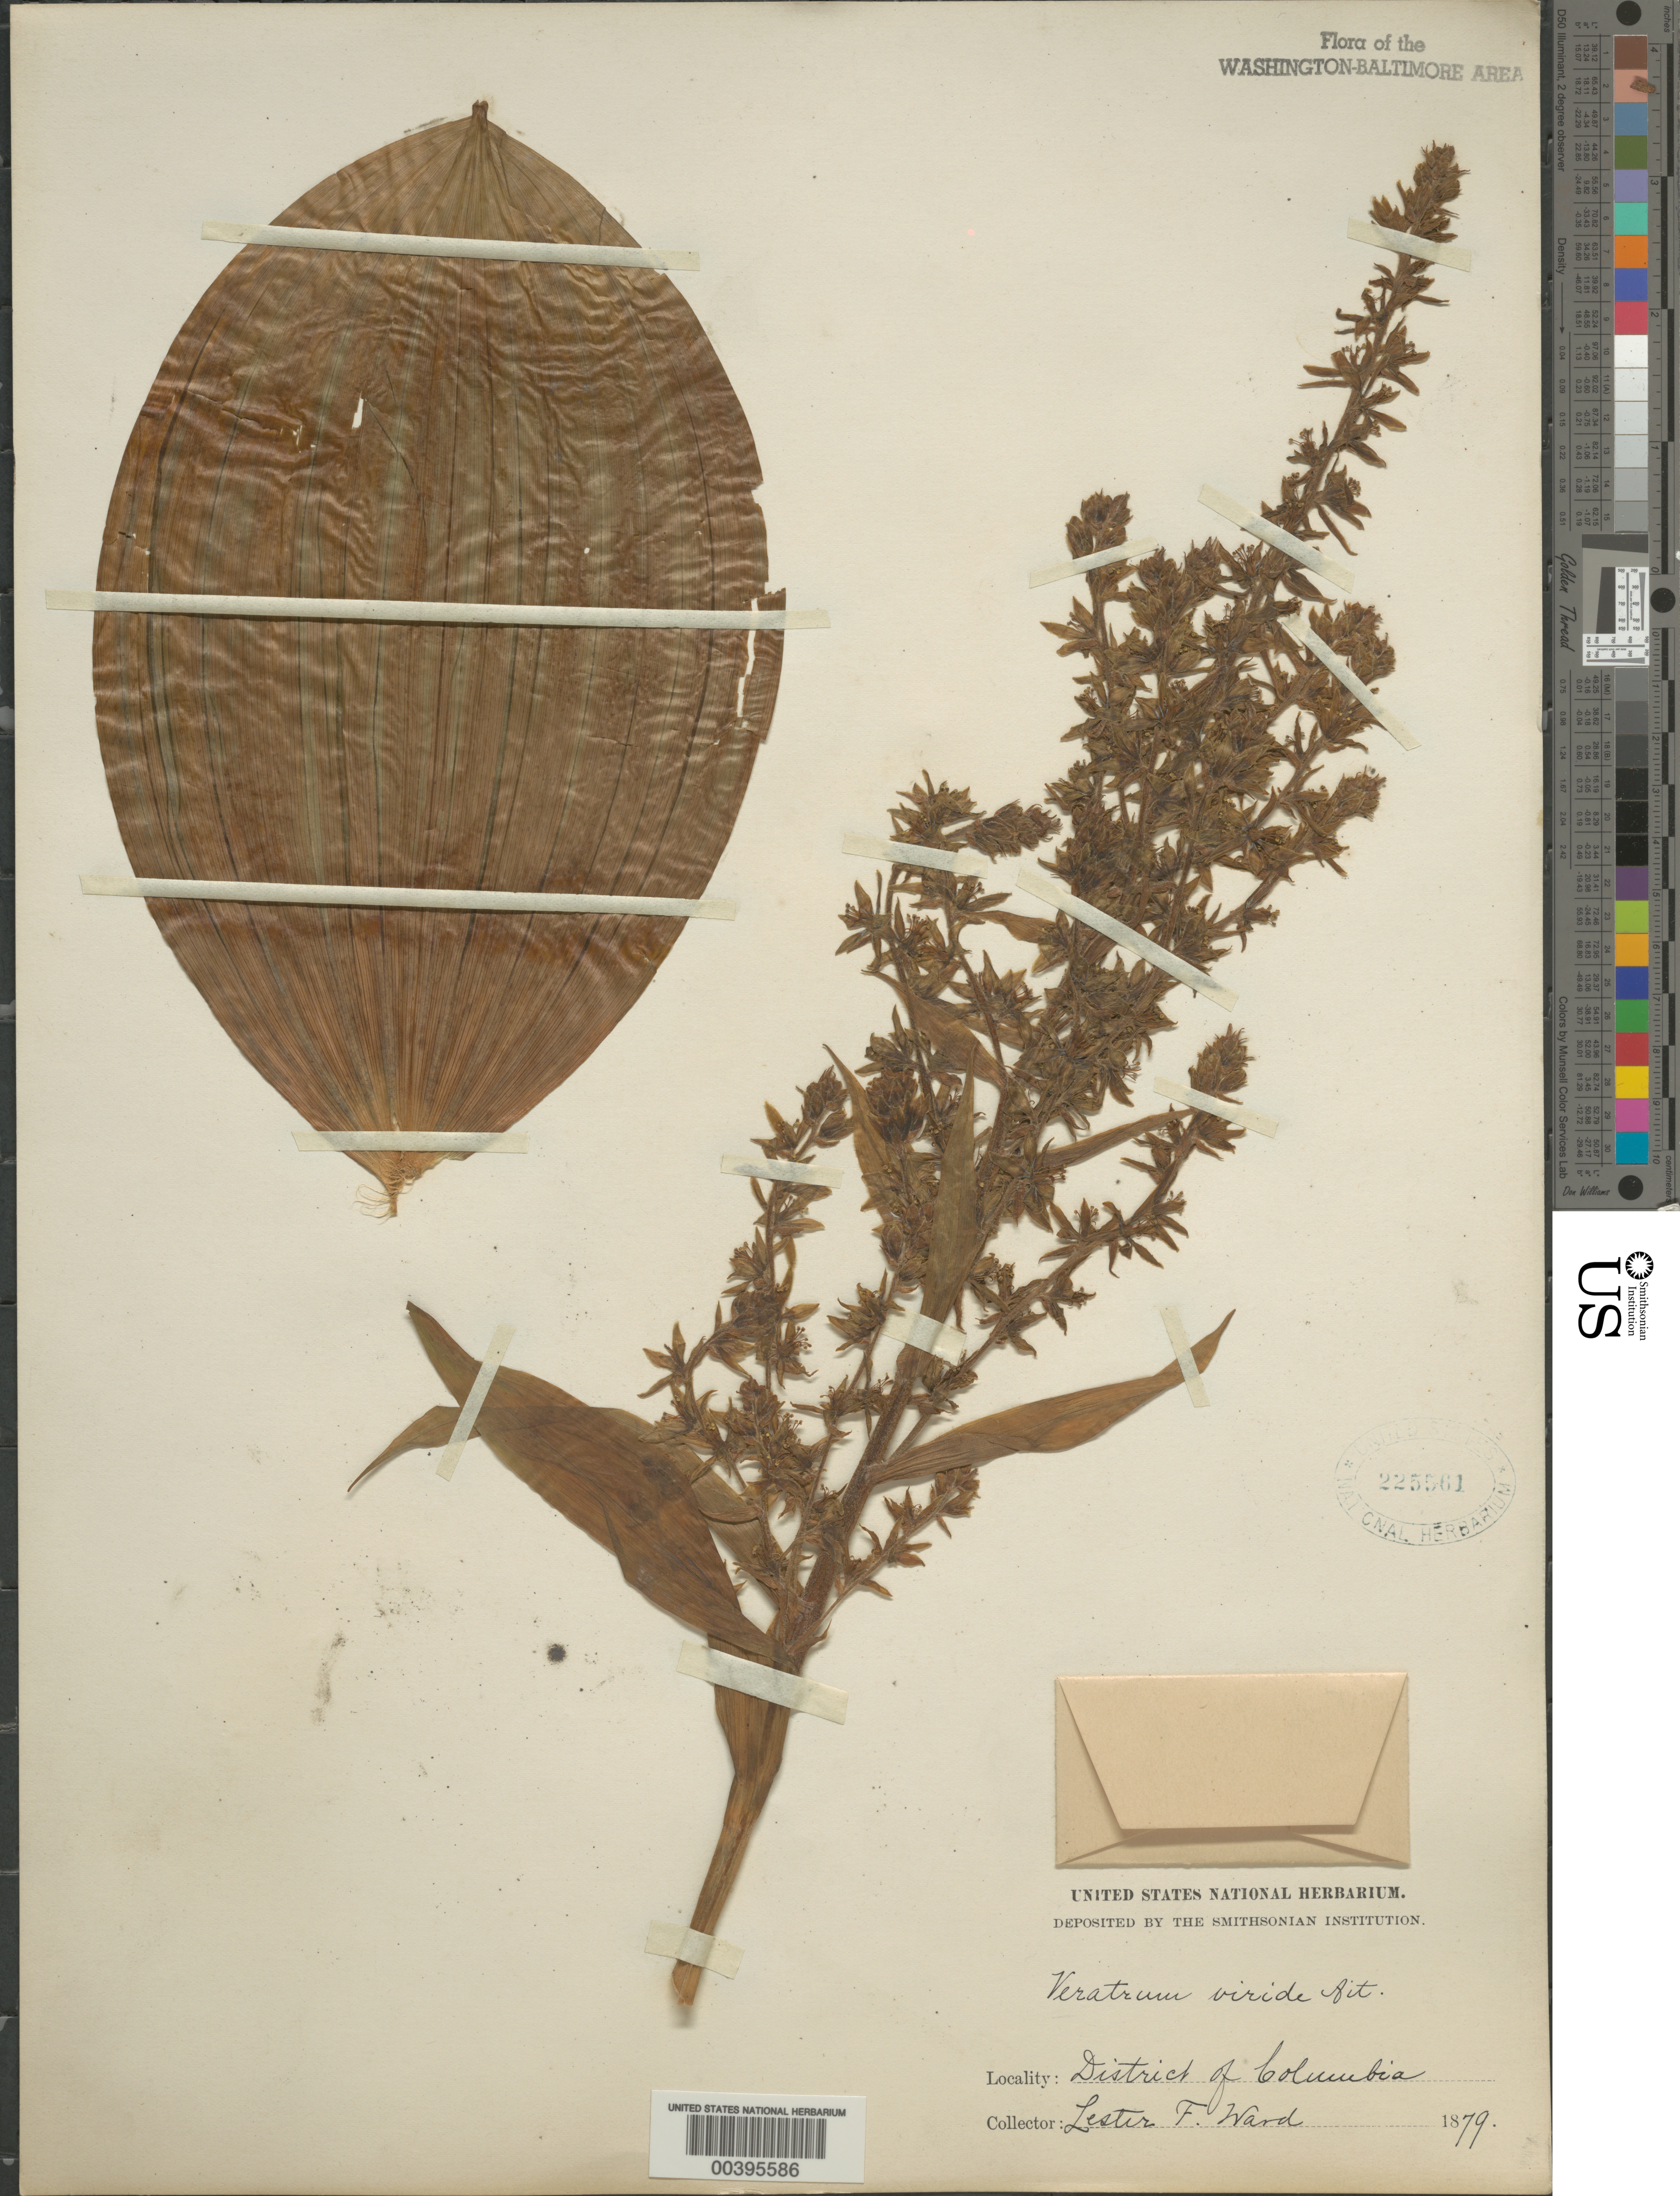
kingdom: Plantae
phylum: Tracheophyta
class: Liliopsida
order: Liliales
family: Melanthiaceae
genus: Veratrum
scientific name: Veratrum viride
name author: Aiton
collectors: L. F. Ward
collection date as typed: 1879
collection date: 1879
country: United States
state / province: District of Columbia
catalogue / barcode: US 225561